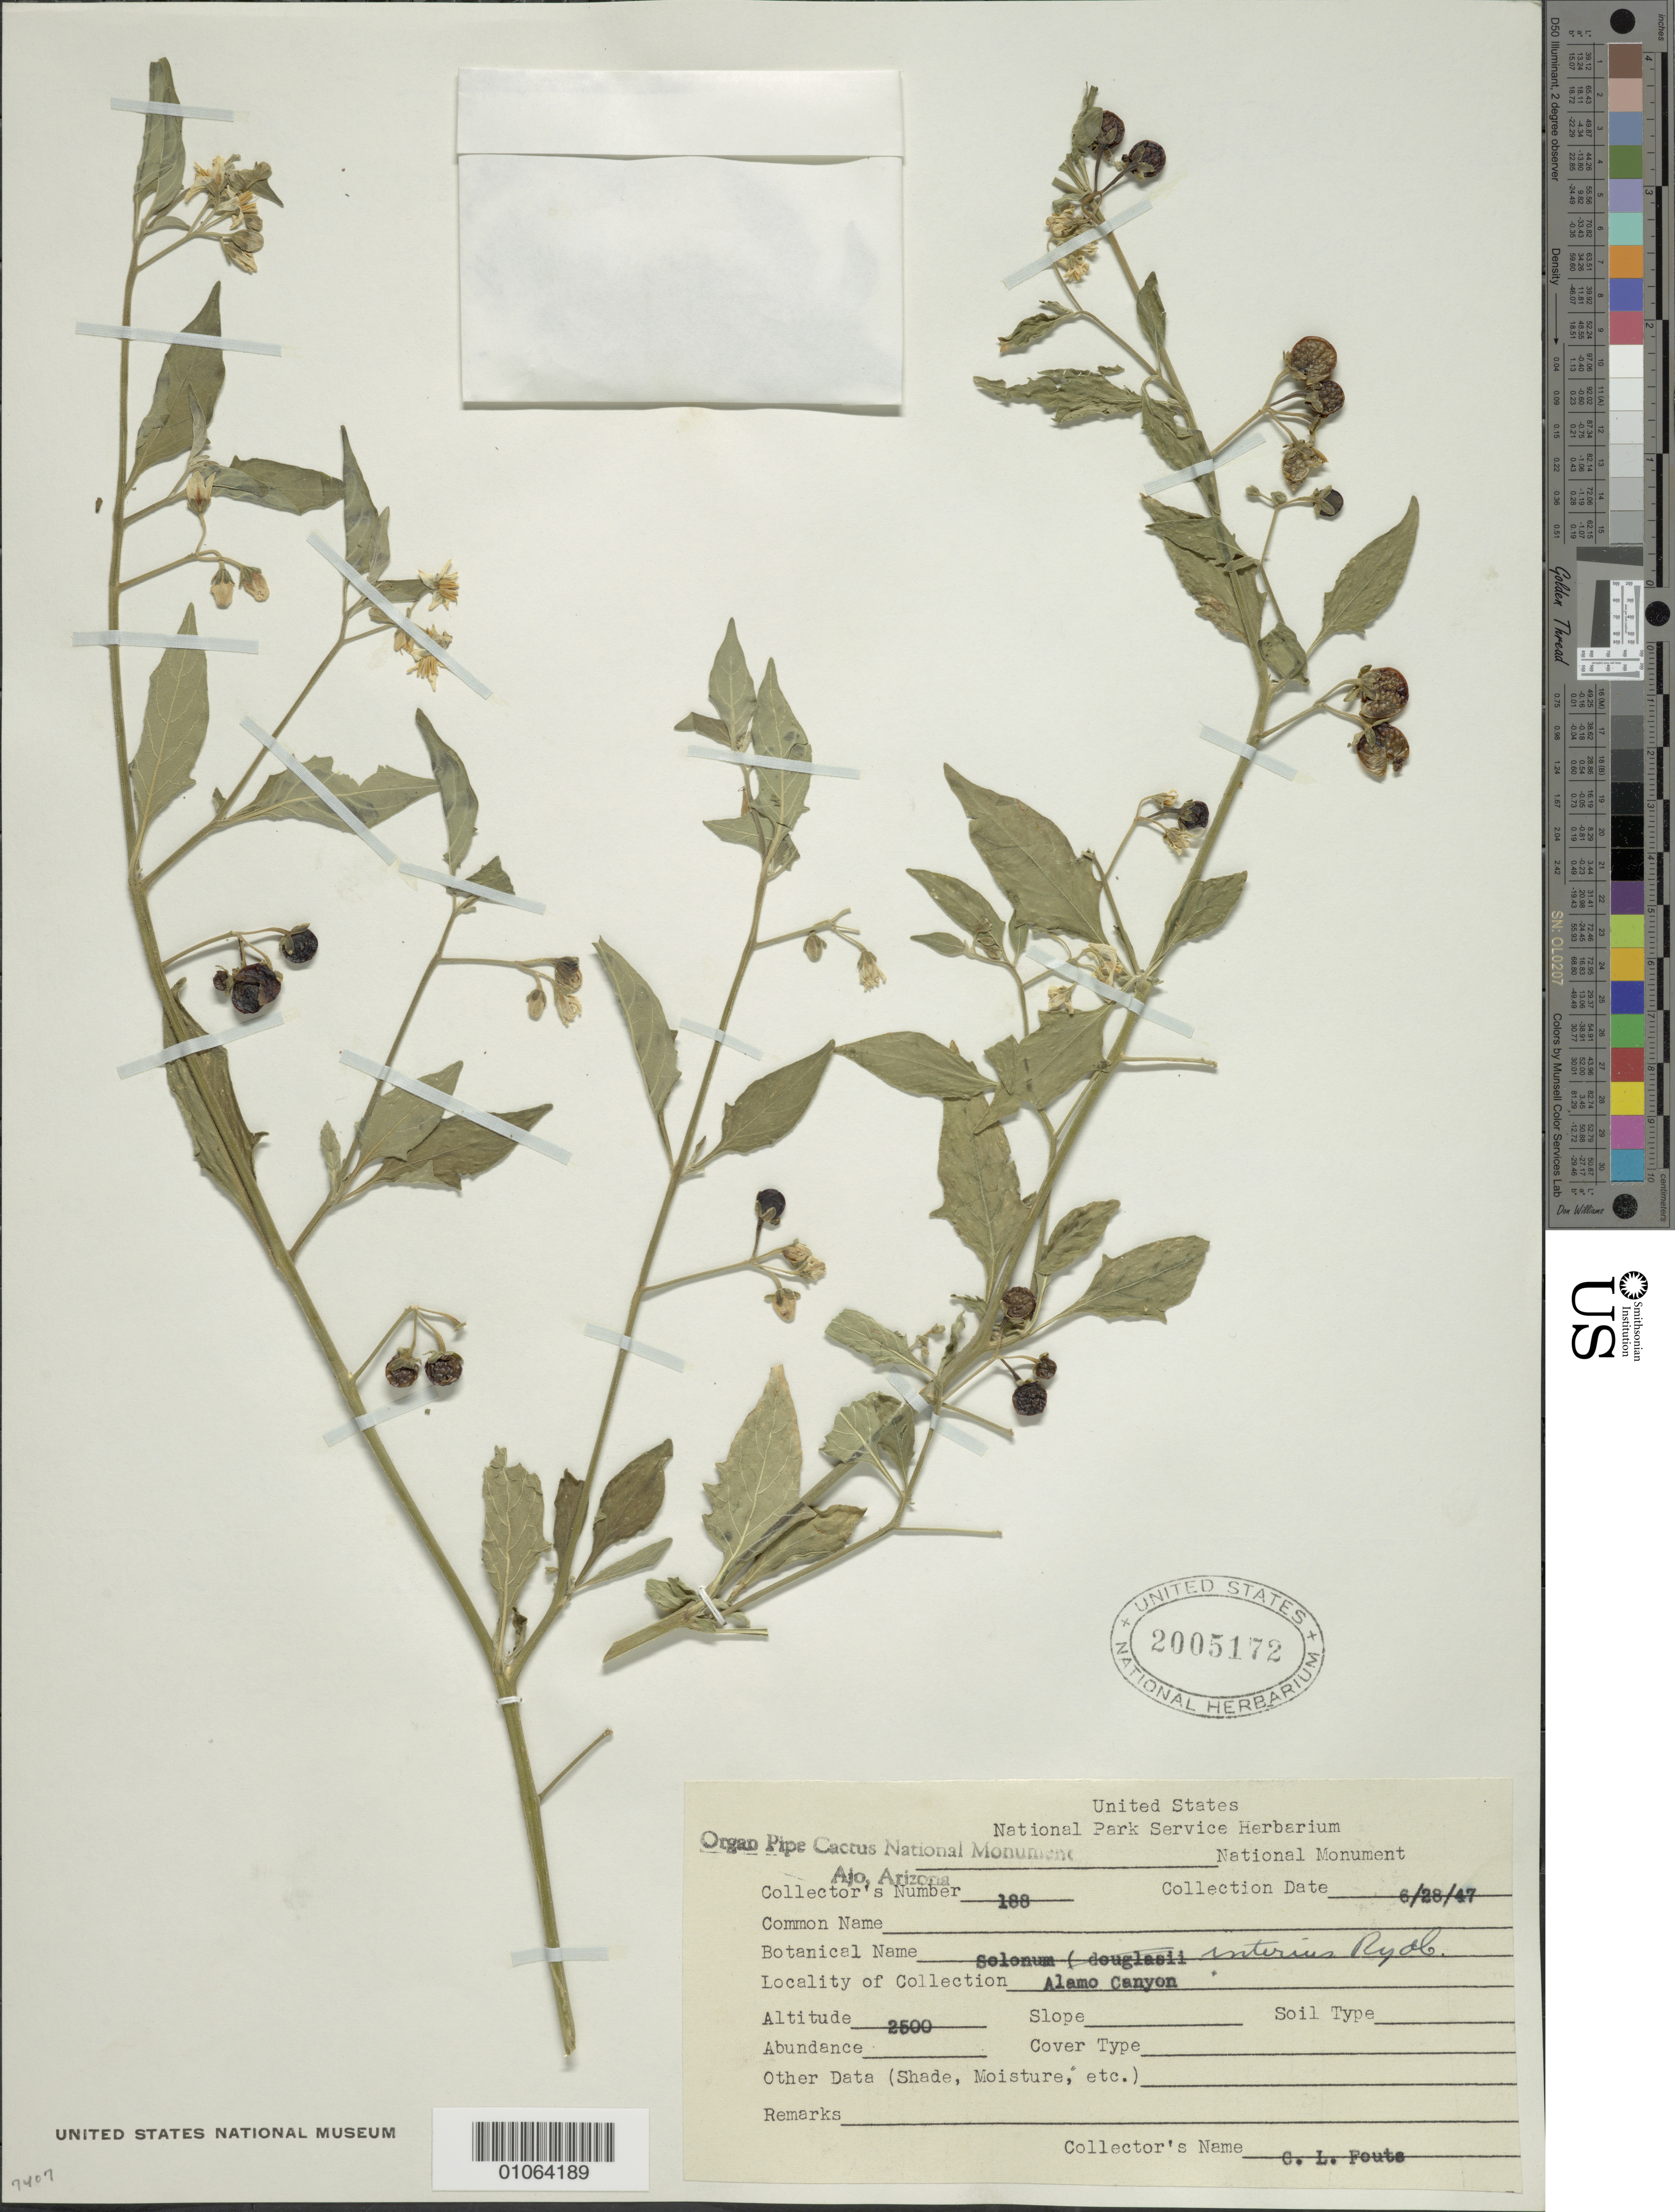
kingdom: Plantae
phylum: Tracheophyta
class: Magnoliopsida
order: Solanales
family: Solanaceae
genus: Solanum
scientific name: Solanum douglasii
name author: Dunal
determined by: Knapp, S. D.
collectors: C. Fouts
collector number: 100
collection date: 1947-06-28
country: United States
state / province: Arizona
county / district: Pima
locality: Ajo, Alamo Canyon.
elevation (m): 762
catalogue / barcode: US 2005172